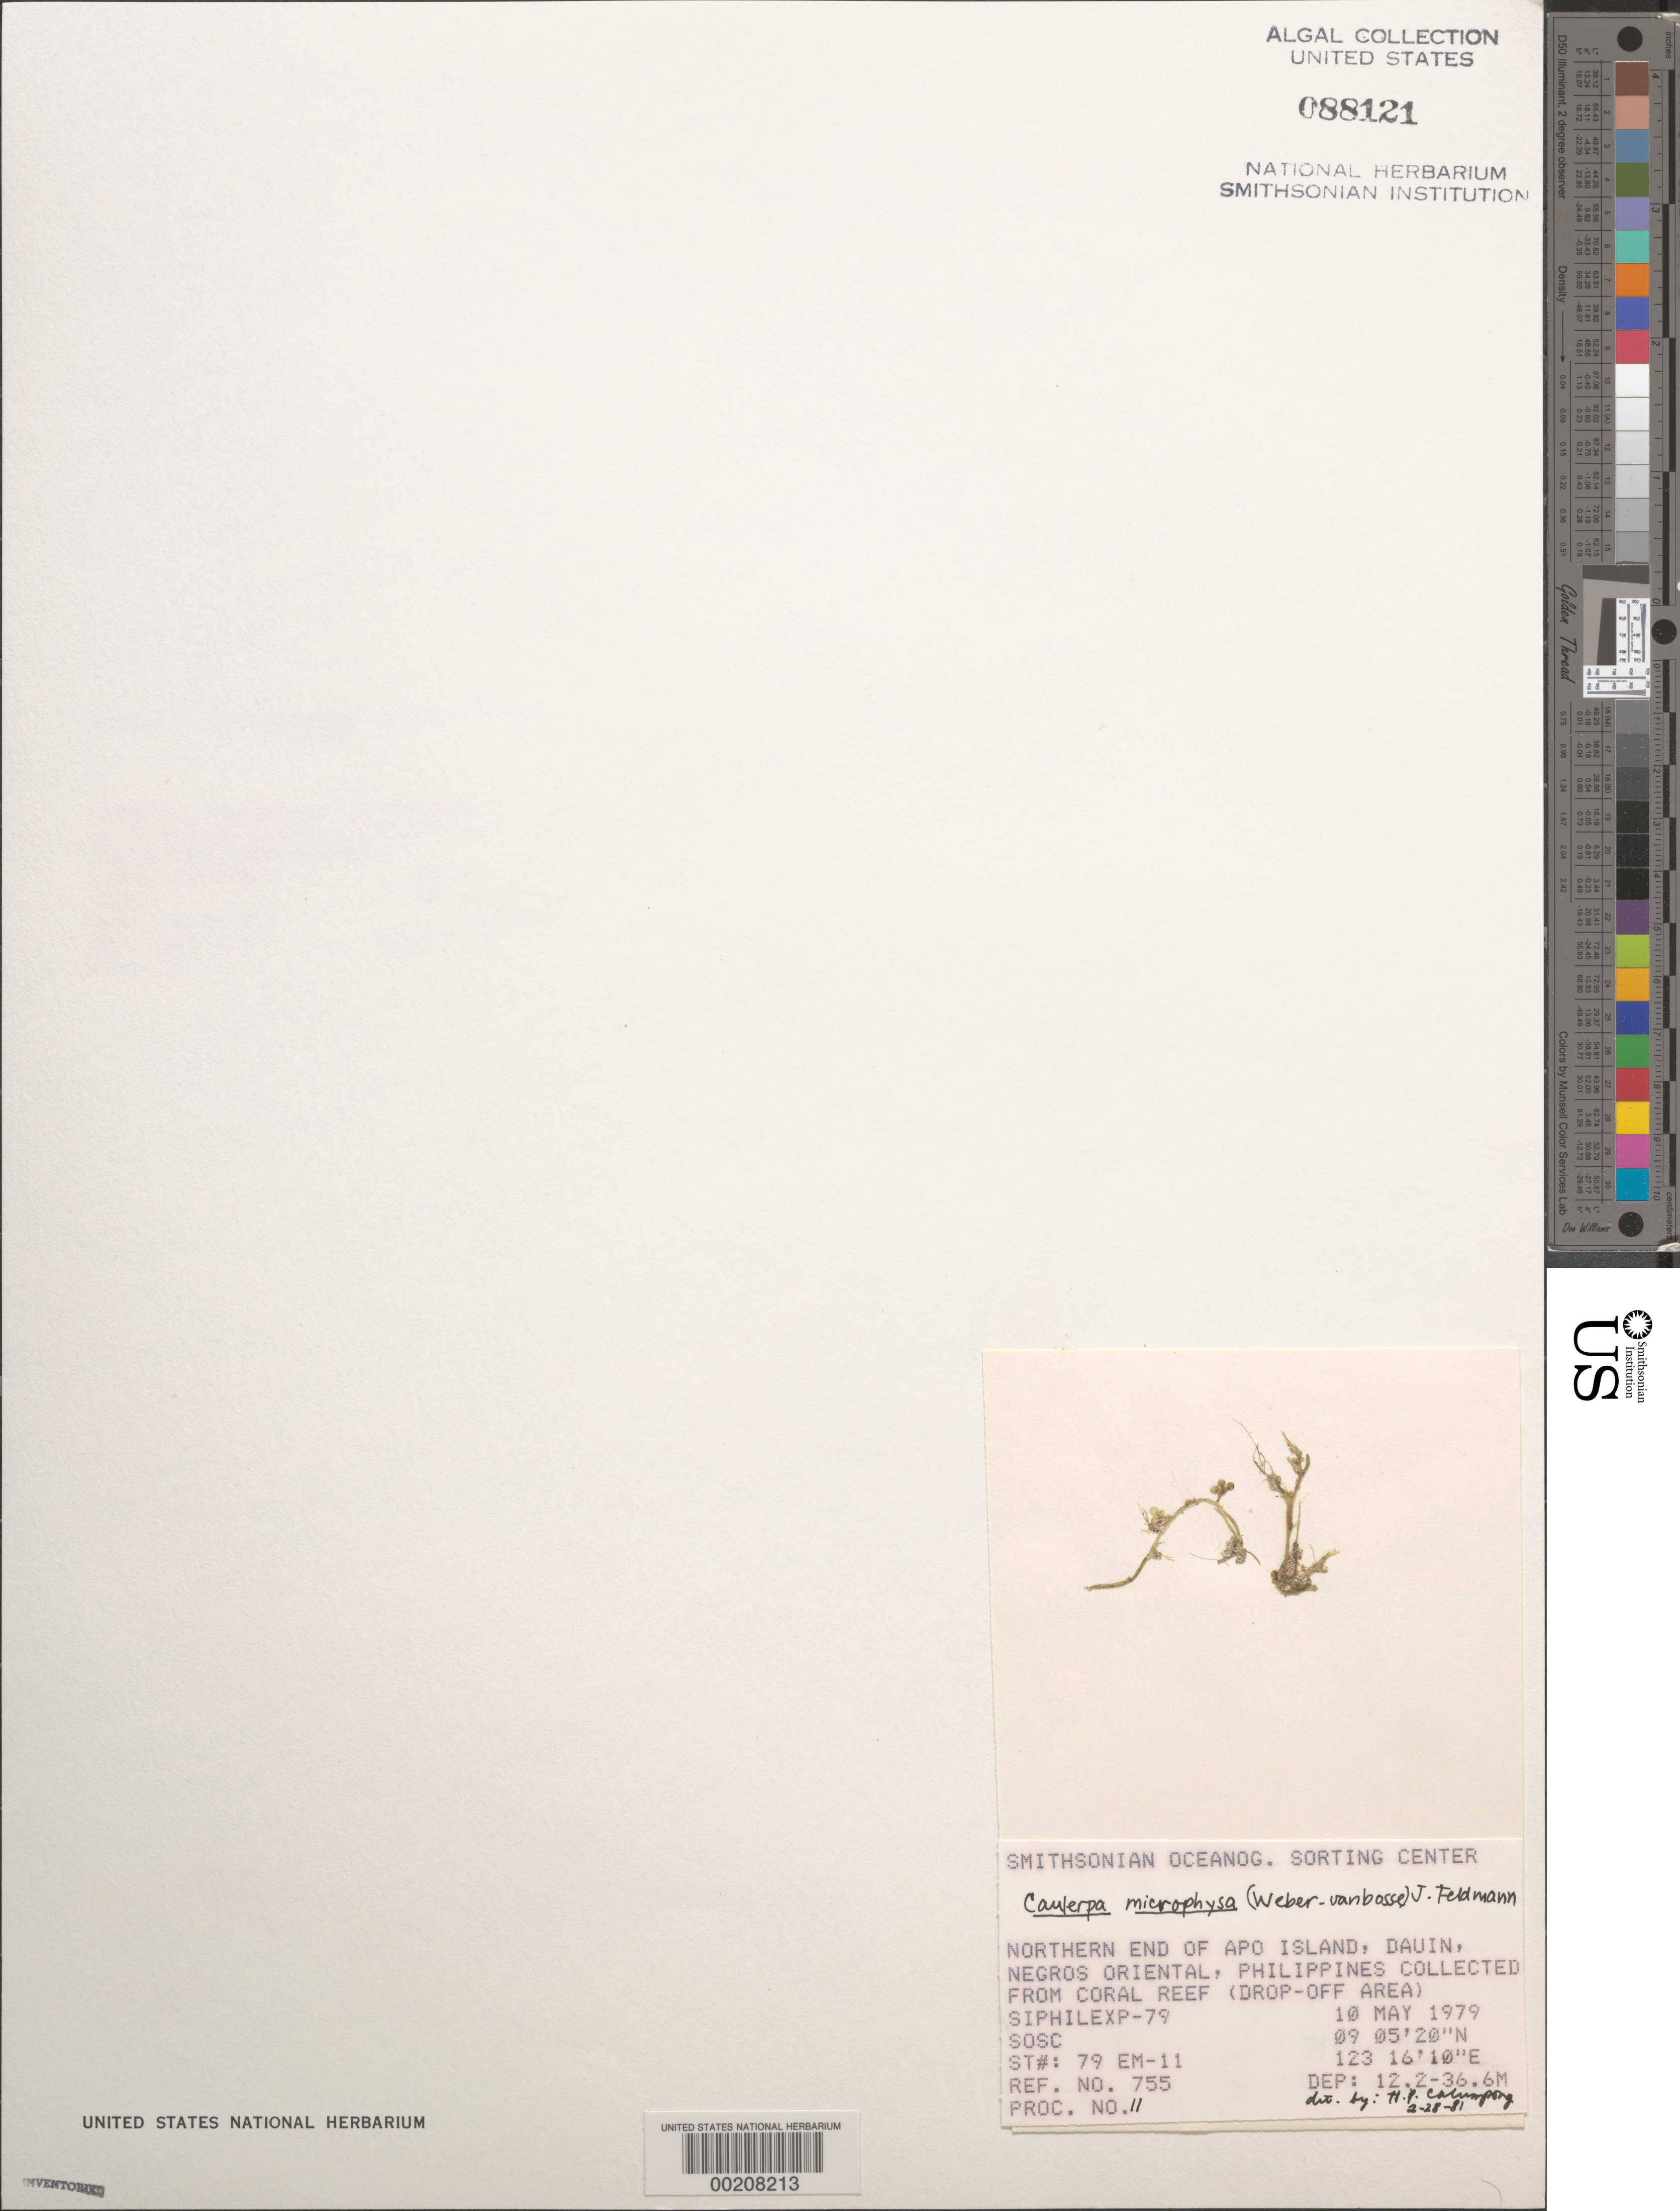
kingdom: Plantae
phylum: Chlorophyta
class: Ulvophyceae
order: Bryopsidales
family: Caulerpaceae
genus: Caulerpa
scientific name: Caulerpa microphysa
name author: (Weber Bosse) Feldmann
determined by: Calumpong, H. P.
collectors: SOSC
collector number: Station 79 Em-11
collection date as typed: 10 May 1979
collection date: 1979-05-10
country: Philippines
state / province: Central Visayas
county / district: Negros Oriental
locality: Apo island, dauin, negros oriental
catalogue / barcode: US 88121